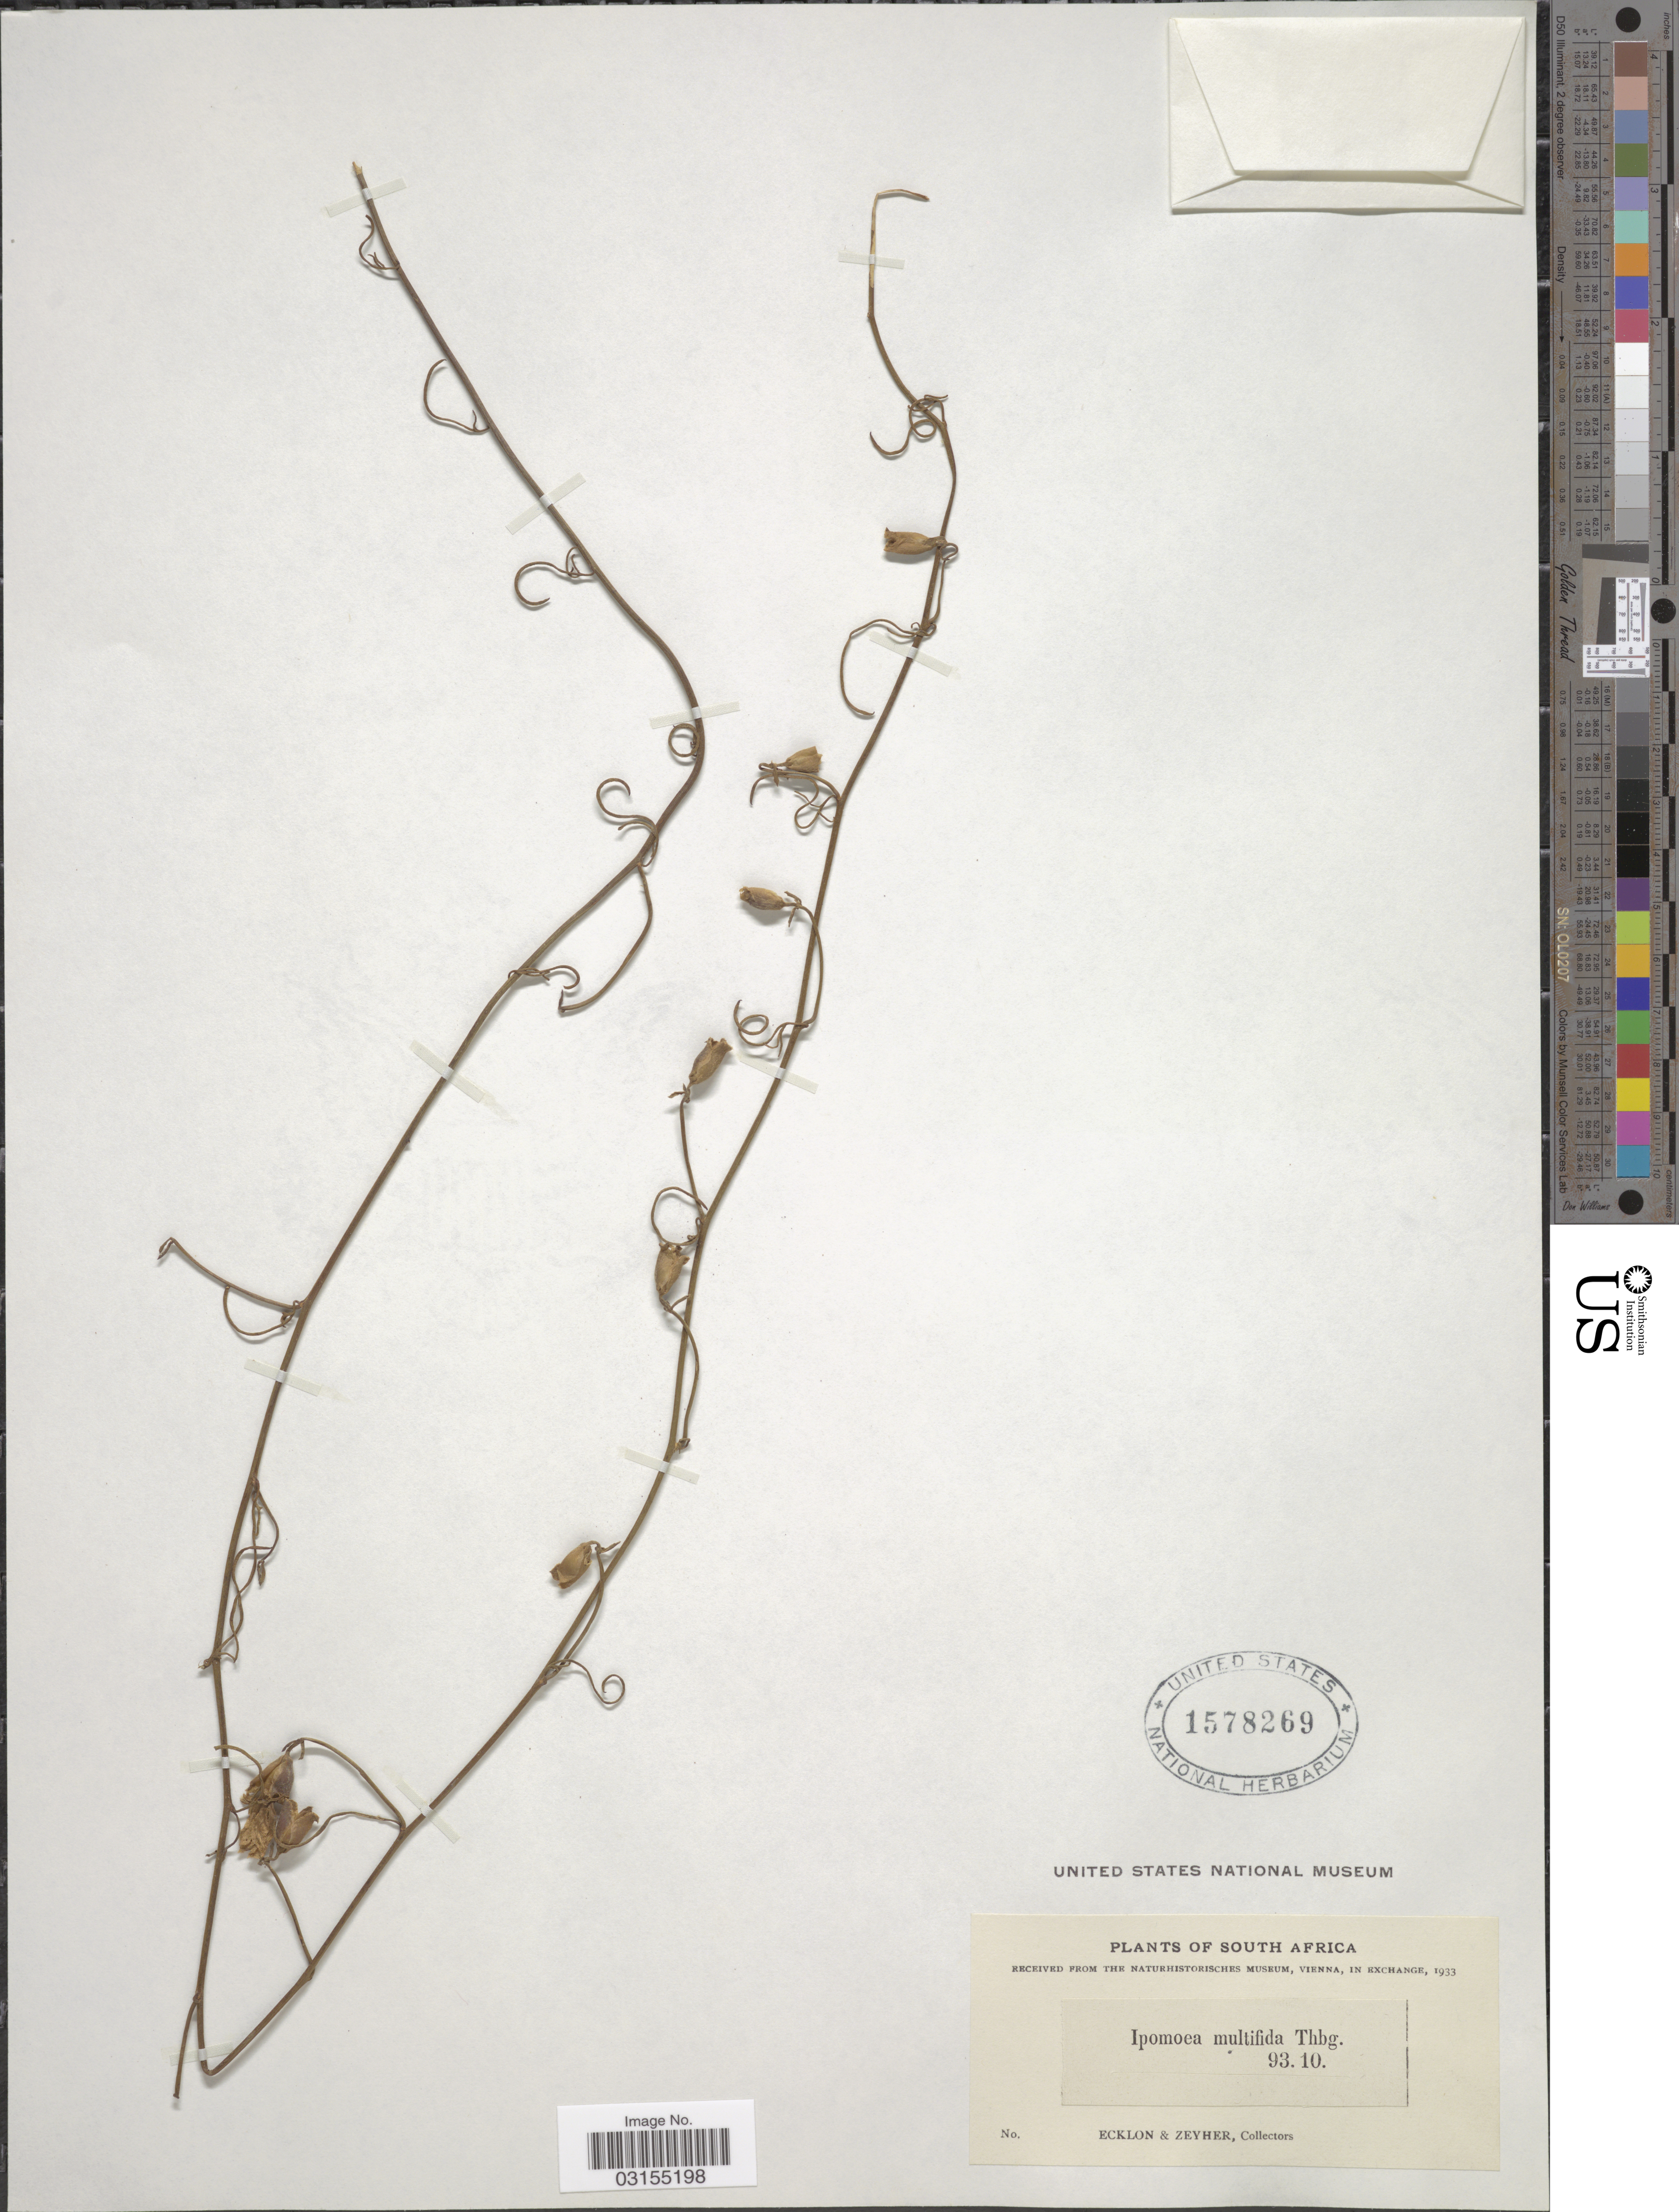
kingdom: Plantae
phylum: Tracheophyta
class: Magnoliopsida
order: Solanales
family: Convolvulaceae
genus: Ipomoea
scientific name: Ipomoea x multifida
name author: (Raf.) Shinners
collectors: -. Ecklon & -. Zeyher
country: South Africa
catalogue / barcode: US 1578269